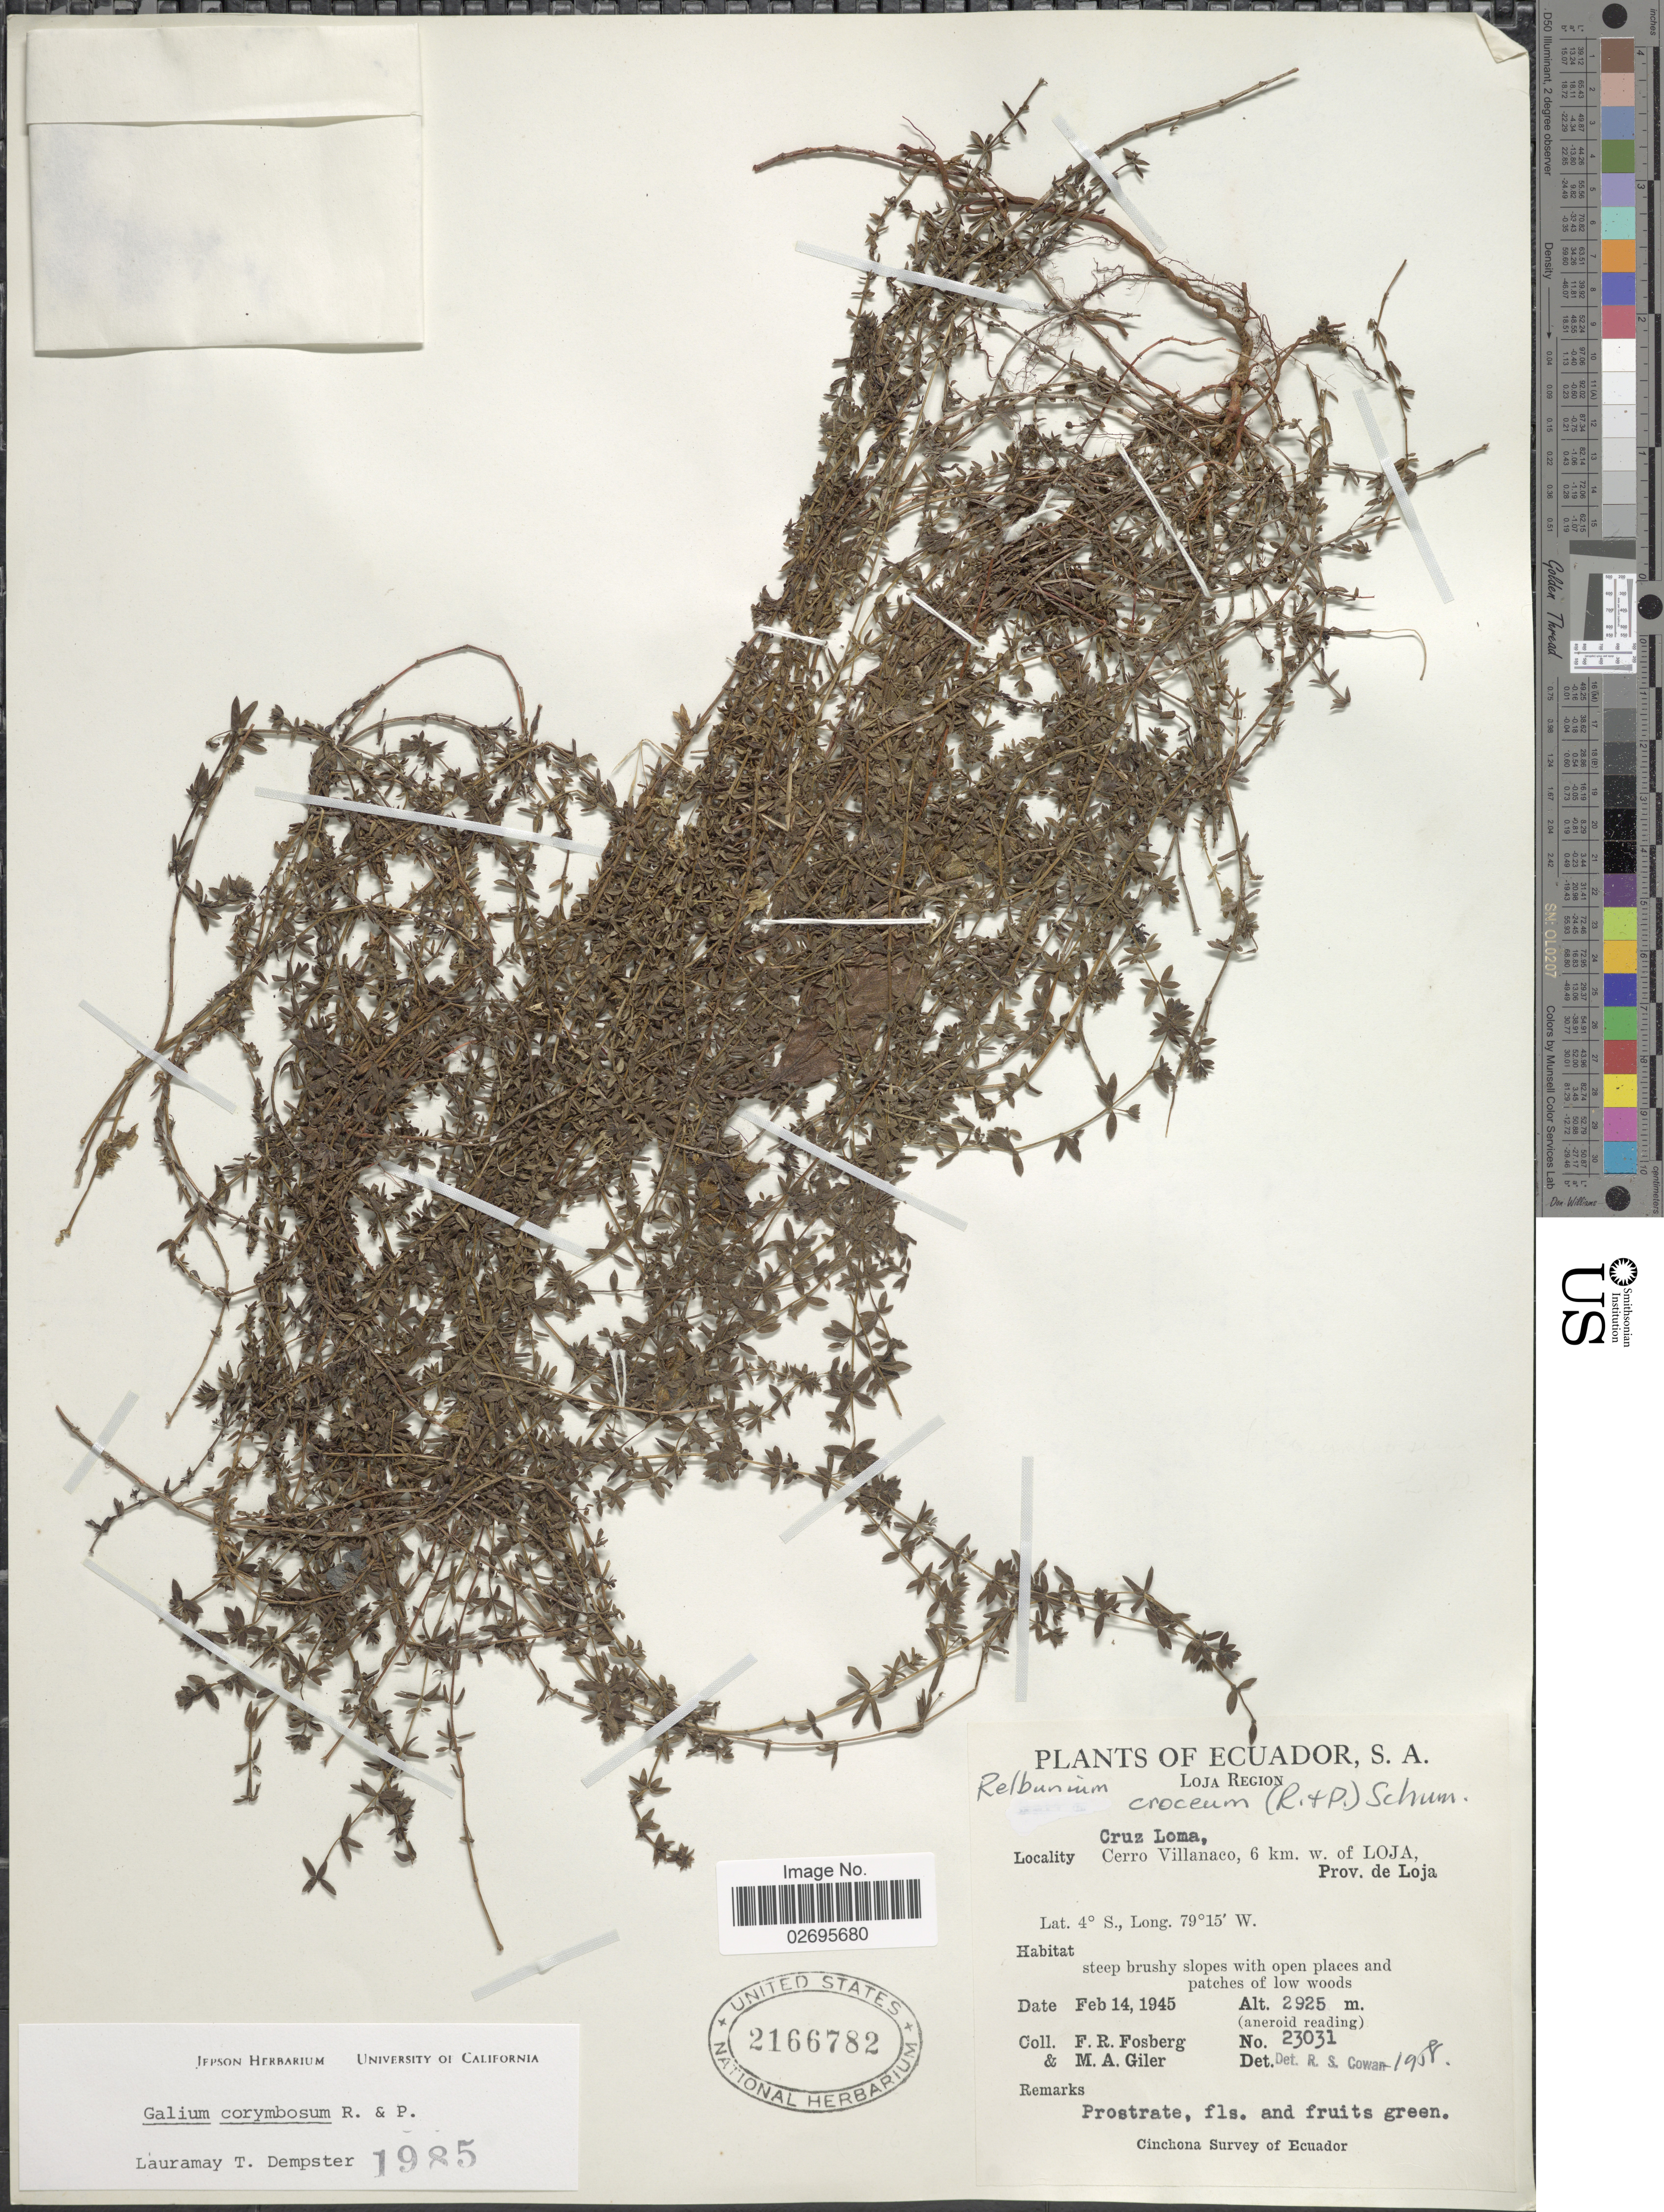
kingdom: Plantae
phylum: Tracheophyta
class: Magnoliopsida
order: Gentianales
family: Rubiaceae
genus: Galium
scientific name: Galium corymbosum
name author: Ruiz & Pav.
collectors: F. R. Fosberg & M. Giler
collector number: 23031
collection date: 1945-02-14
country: Ecuador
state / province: Loja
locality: Loja Region, Cruz Loma, Cerro Villanaco, 6 km. w. of Loja, Prov. de Loja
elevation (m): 2925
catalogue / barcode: US 2166782